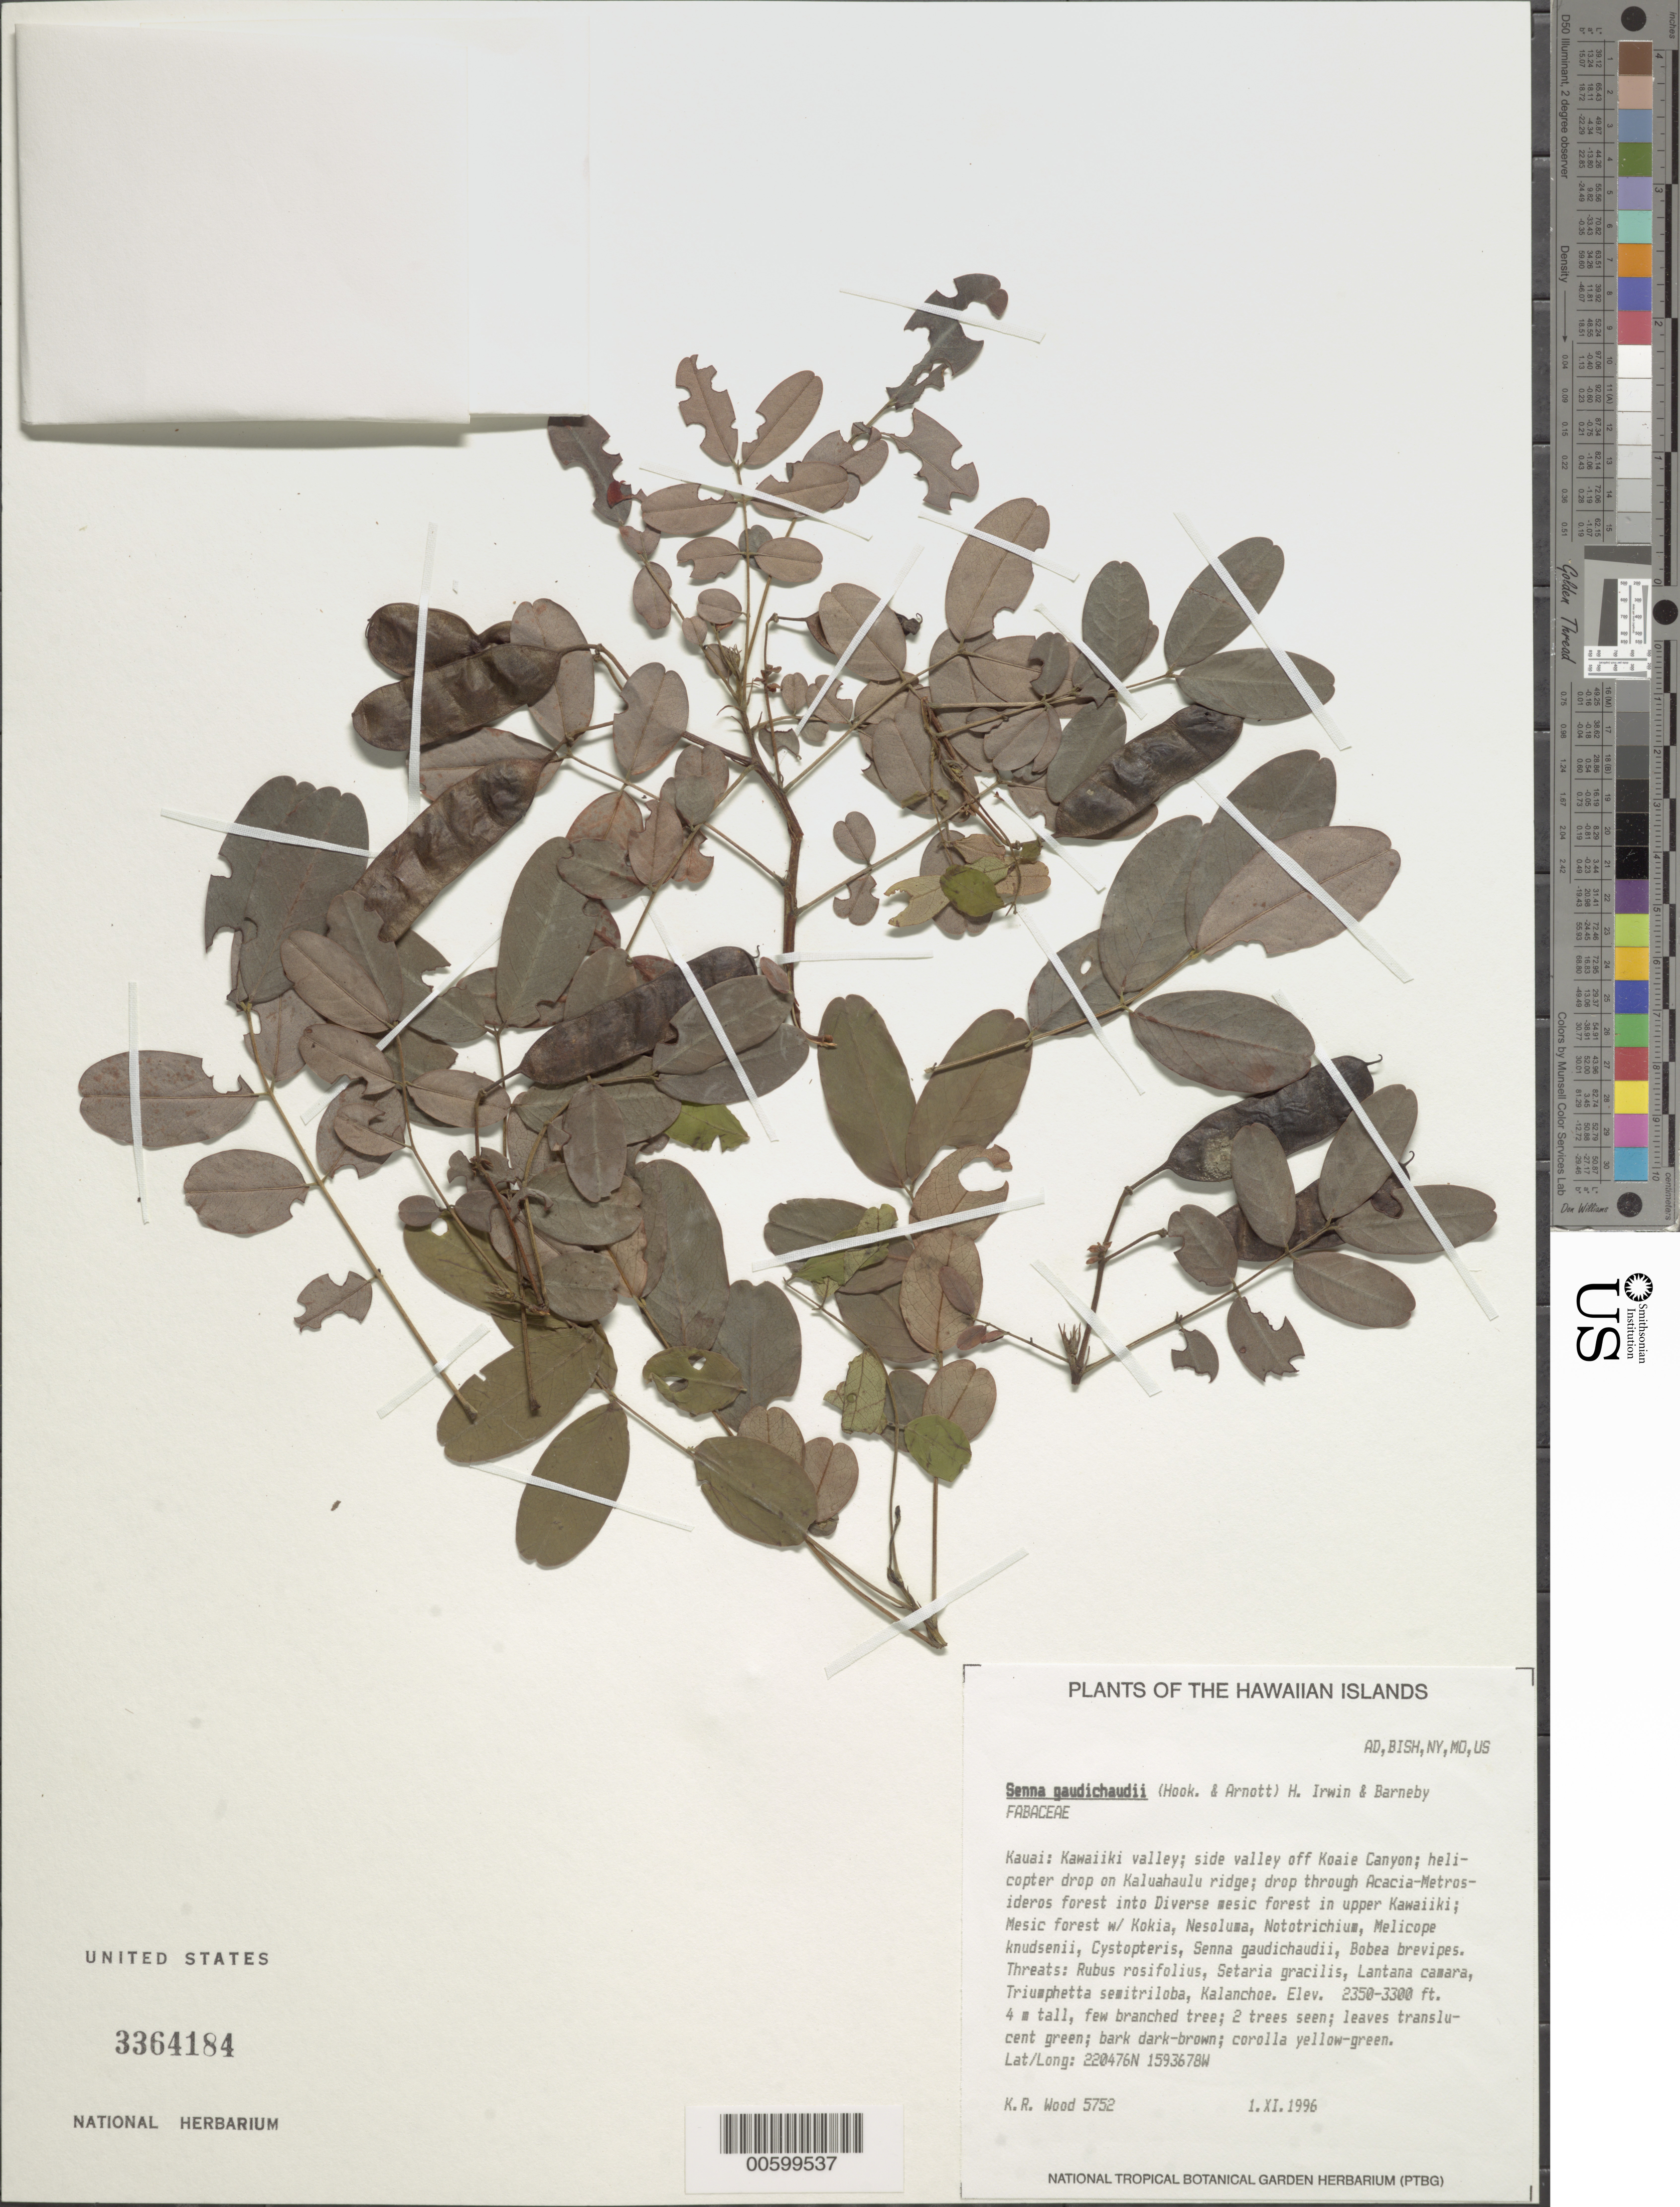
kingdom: Plantae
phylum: Tracheophyta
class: Magnoliopsida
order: Fabales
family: Fabaceae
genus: Senna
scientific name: Senna gaudichaudii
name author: (Hook. & Arn.) H.S. Irwin & Barneby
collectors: K. R. Wood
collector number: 5752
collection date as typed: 1 Nov 1996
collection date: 1996-11-01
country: United States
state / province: Hawaii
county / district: Kauai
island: Kaua'i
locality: Kawaiiki valley; side valley off Koaie Canyon; helicopter drop on Kaluahaulu ridge.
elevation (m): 716.28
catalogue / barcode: US 3364184